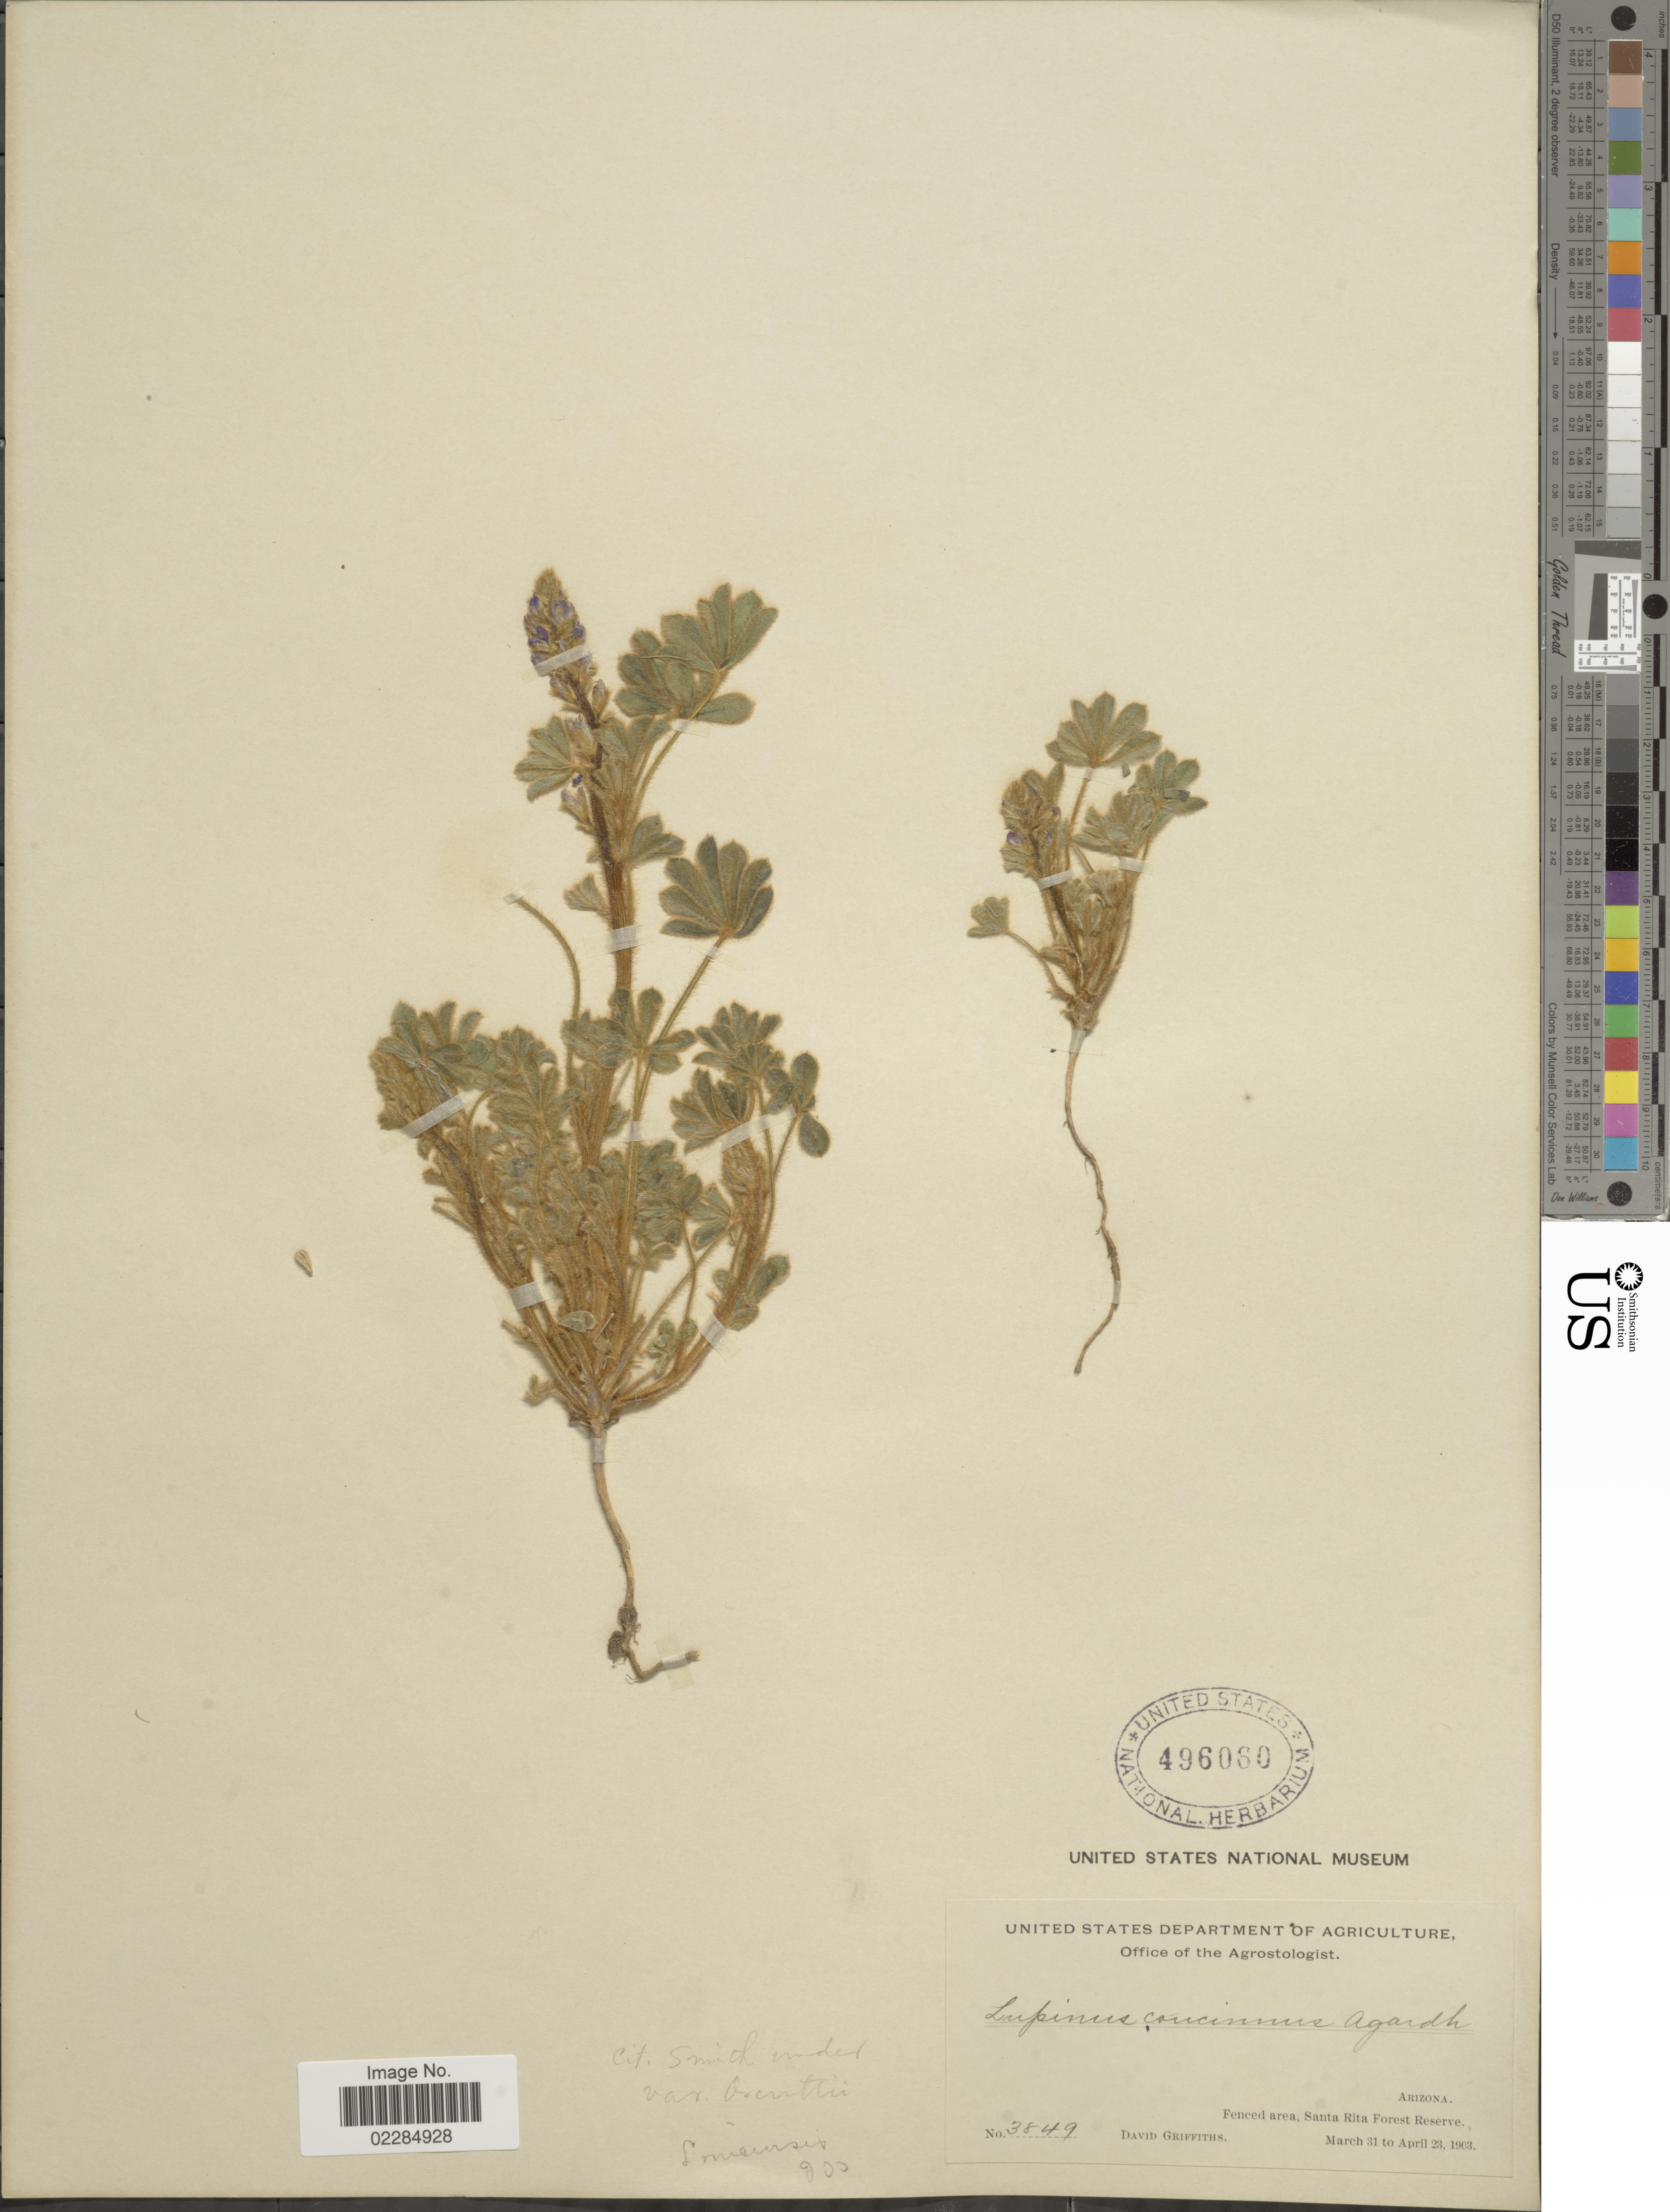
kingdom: Plantae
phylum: Tracheophyta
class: Magnoliopsida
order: Fabales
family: Fabaceae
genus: Lupinus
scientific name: Lupinus concinnus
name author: J. Agardh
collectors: D. Griffiths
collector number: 3849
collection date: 1903-03-31/1903-04-23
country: United States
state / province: Arizona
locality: Fenced area, Santa Rita Forest Reserve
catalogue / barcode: US 496060